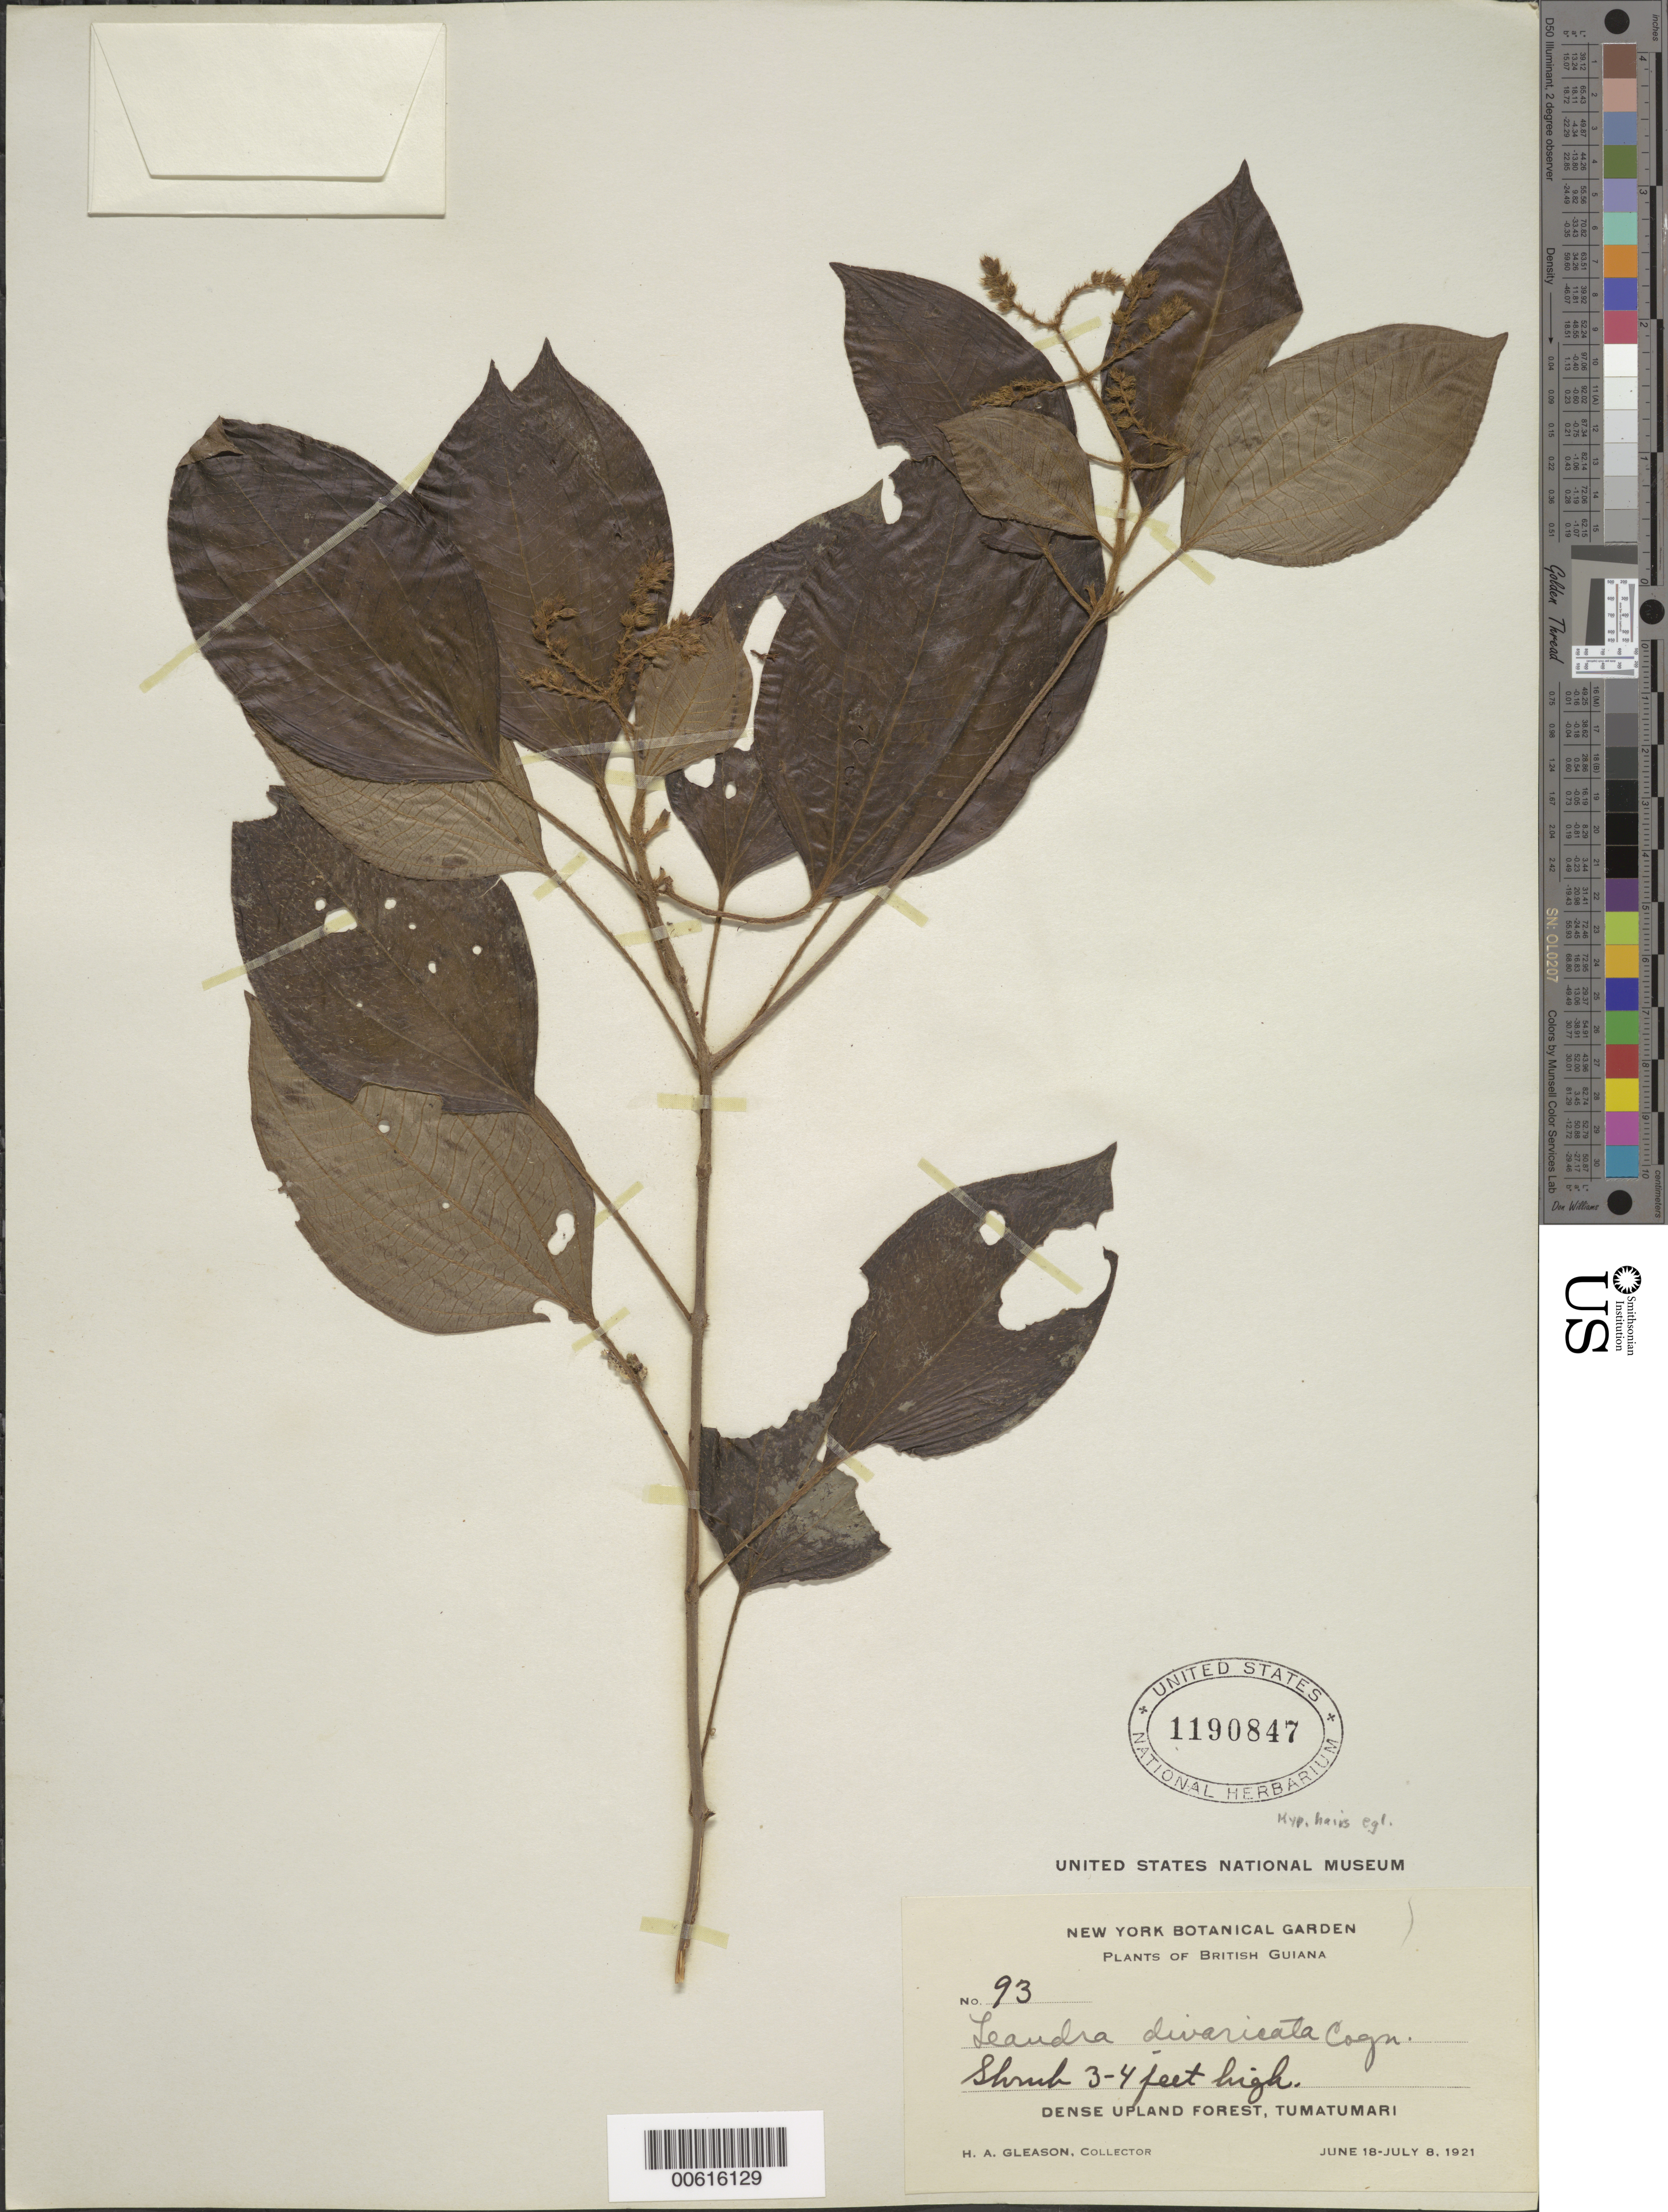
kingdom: Plantae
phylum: Tracheophyta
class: Magnoliopsida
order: Myrtales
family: Melastomataceae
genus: Leandra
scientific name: Leandra divaricata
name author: (Naudin) Cogn.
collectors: H. A. Gleason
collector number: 93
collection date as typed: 18-Jun-21 to 8-Jul-21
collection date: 1921-06-18/1921-07-08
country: Guyana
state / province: Potaro-Siparuni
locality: Tumatumari Village, Potaro R.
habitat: Dense upland forest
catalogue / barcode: US 1190847